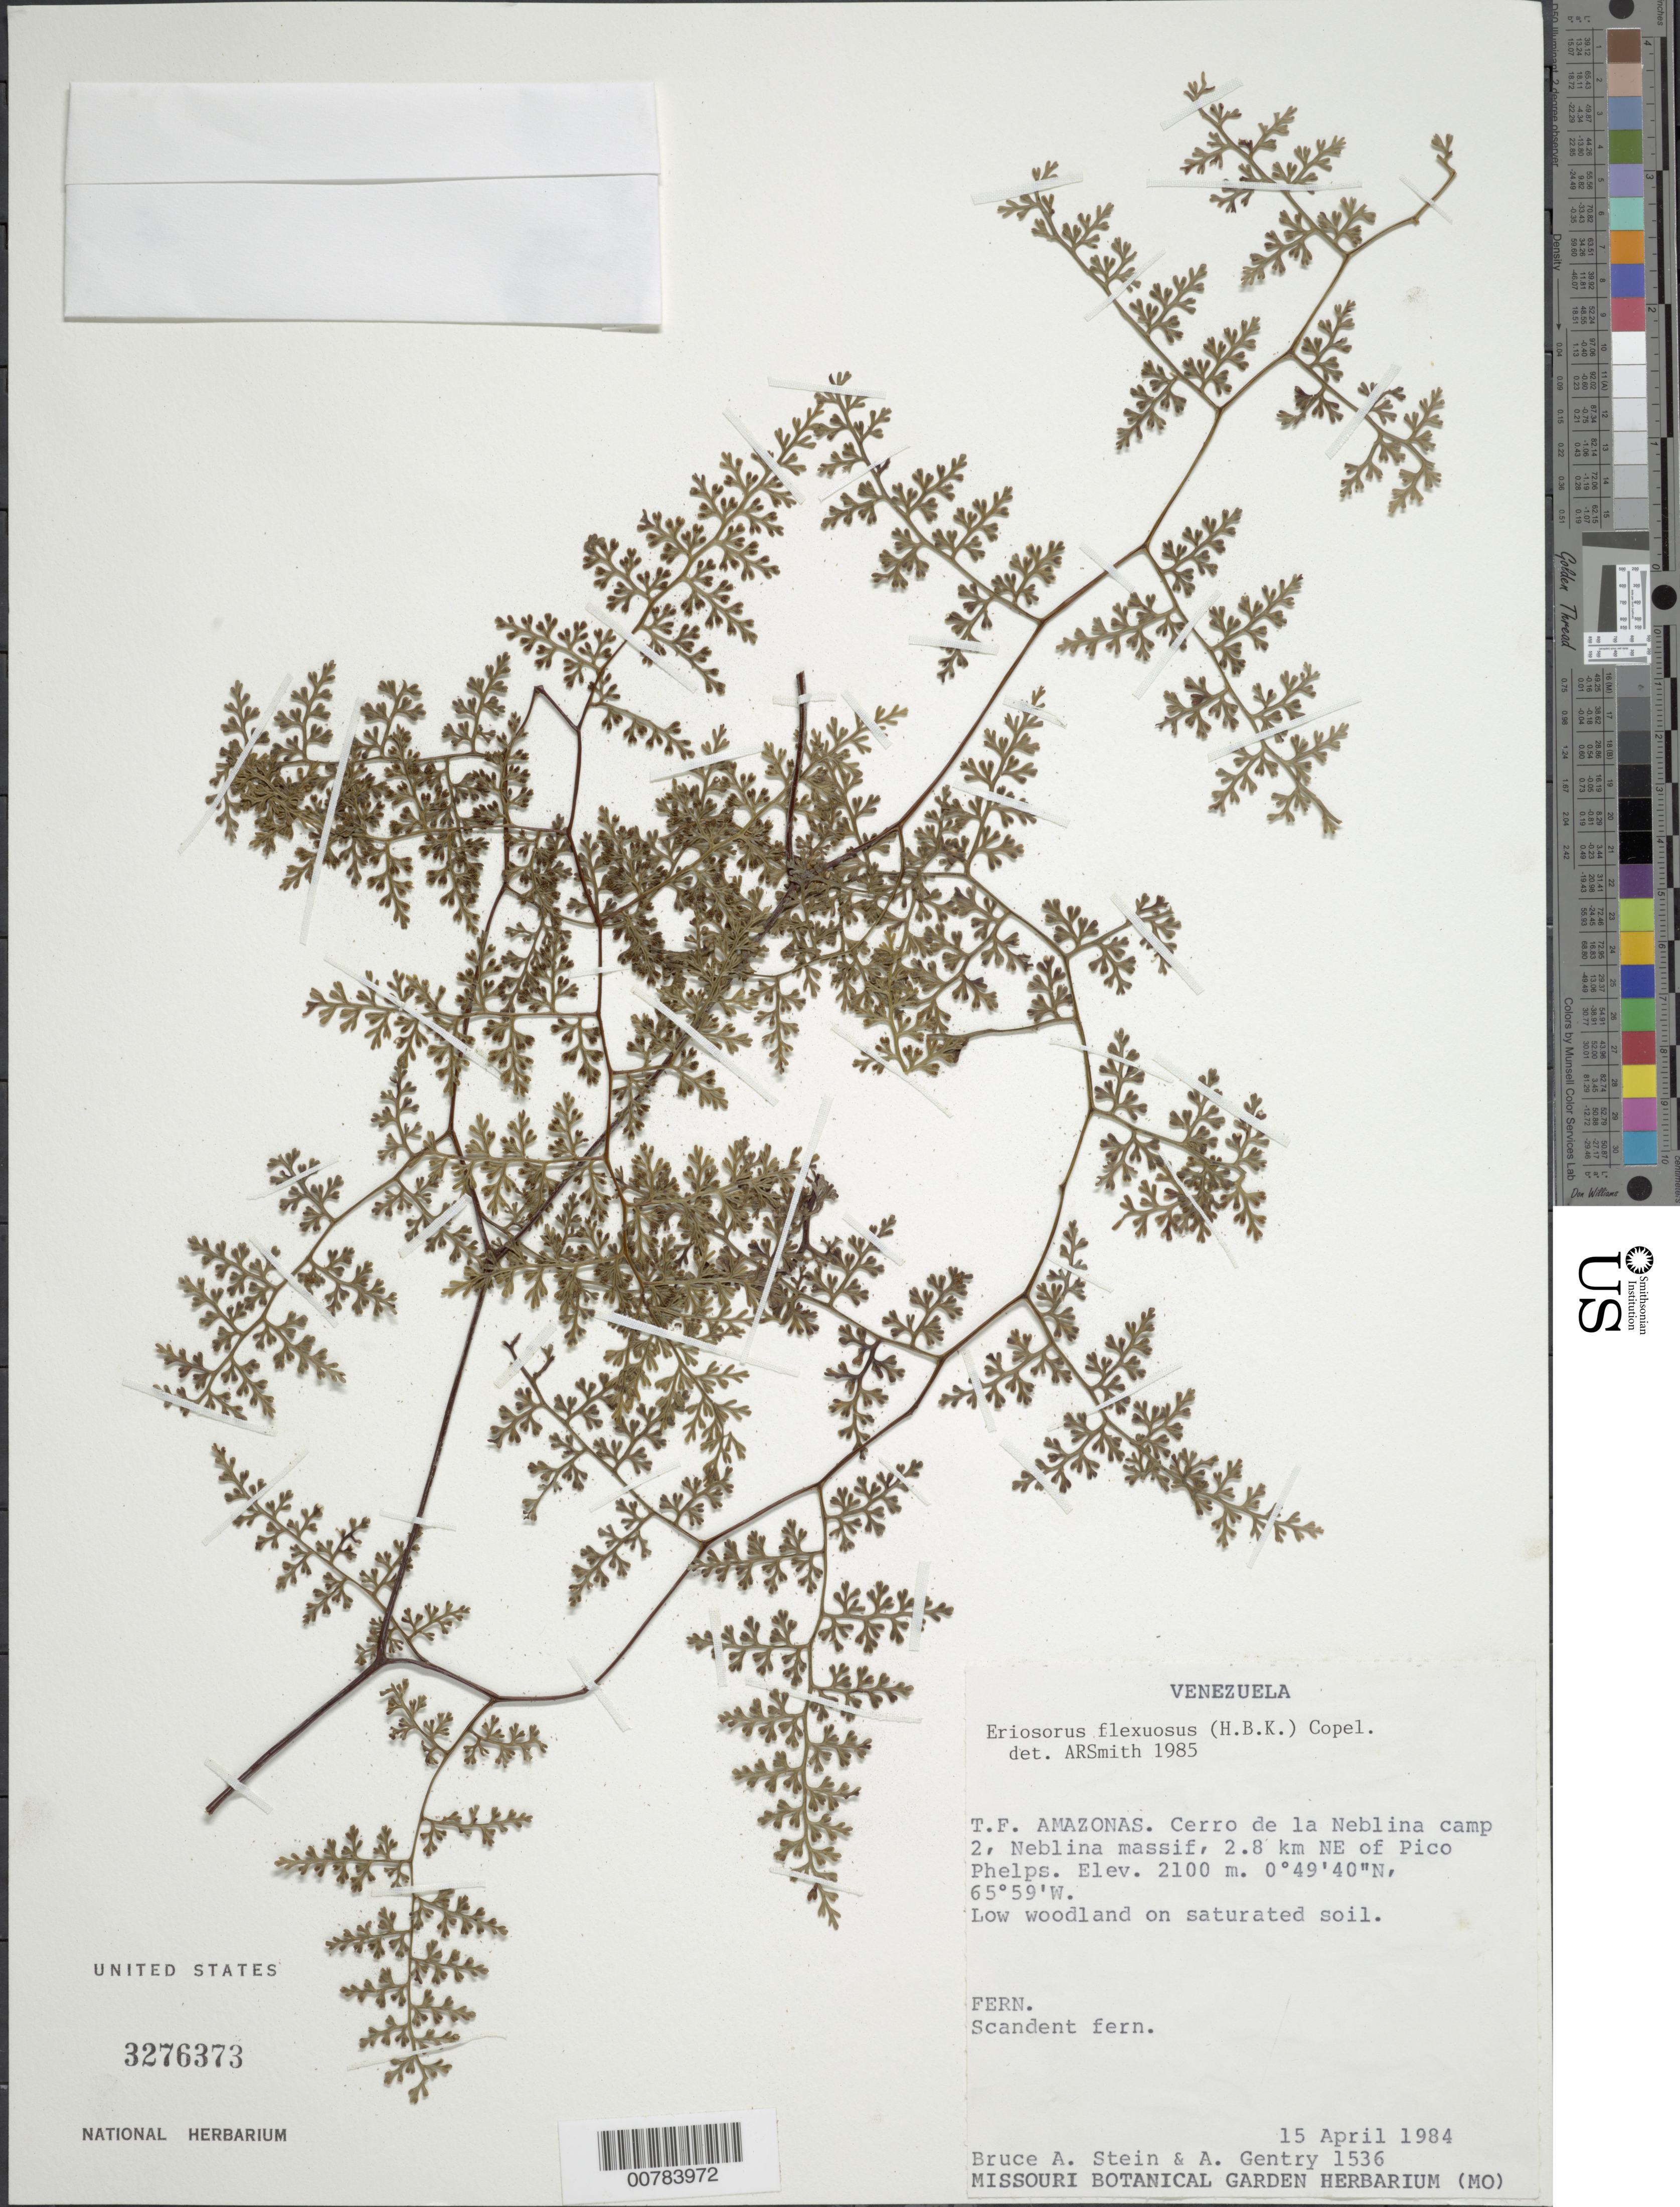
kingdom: Plantae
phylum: Tracheophyta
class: Polypodiopsida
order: Polypodiales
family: Pteridaceae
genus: Jamesonia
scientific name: Jamesonia flexuosa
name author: (Humb. & Bonpl.) Christenh.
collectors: B. A. Stein & A. H. Gentry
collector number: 1536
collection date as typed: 15-Apr-84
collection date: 1984-04-15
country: Venezuela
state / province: Amazonas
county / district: Río Negro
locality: Cerro de la Neblina camp 2, Neblina Massif, 2.8 km NE of Pico Phelps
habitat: Low woodland on saturated soil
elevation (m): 2100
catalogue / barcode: US 3276373